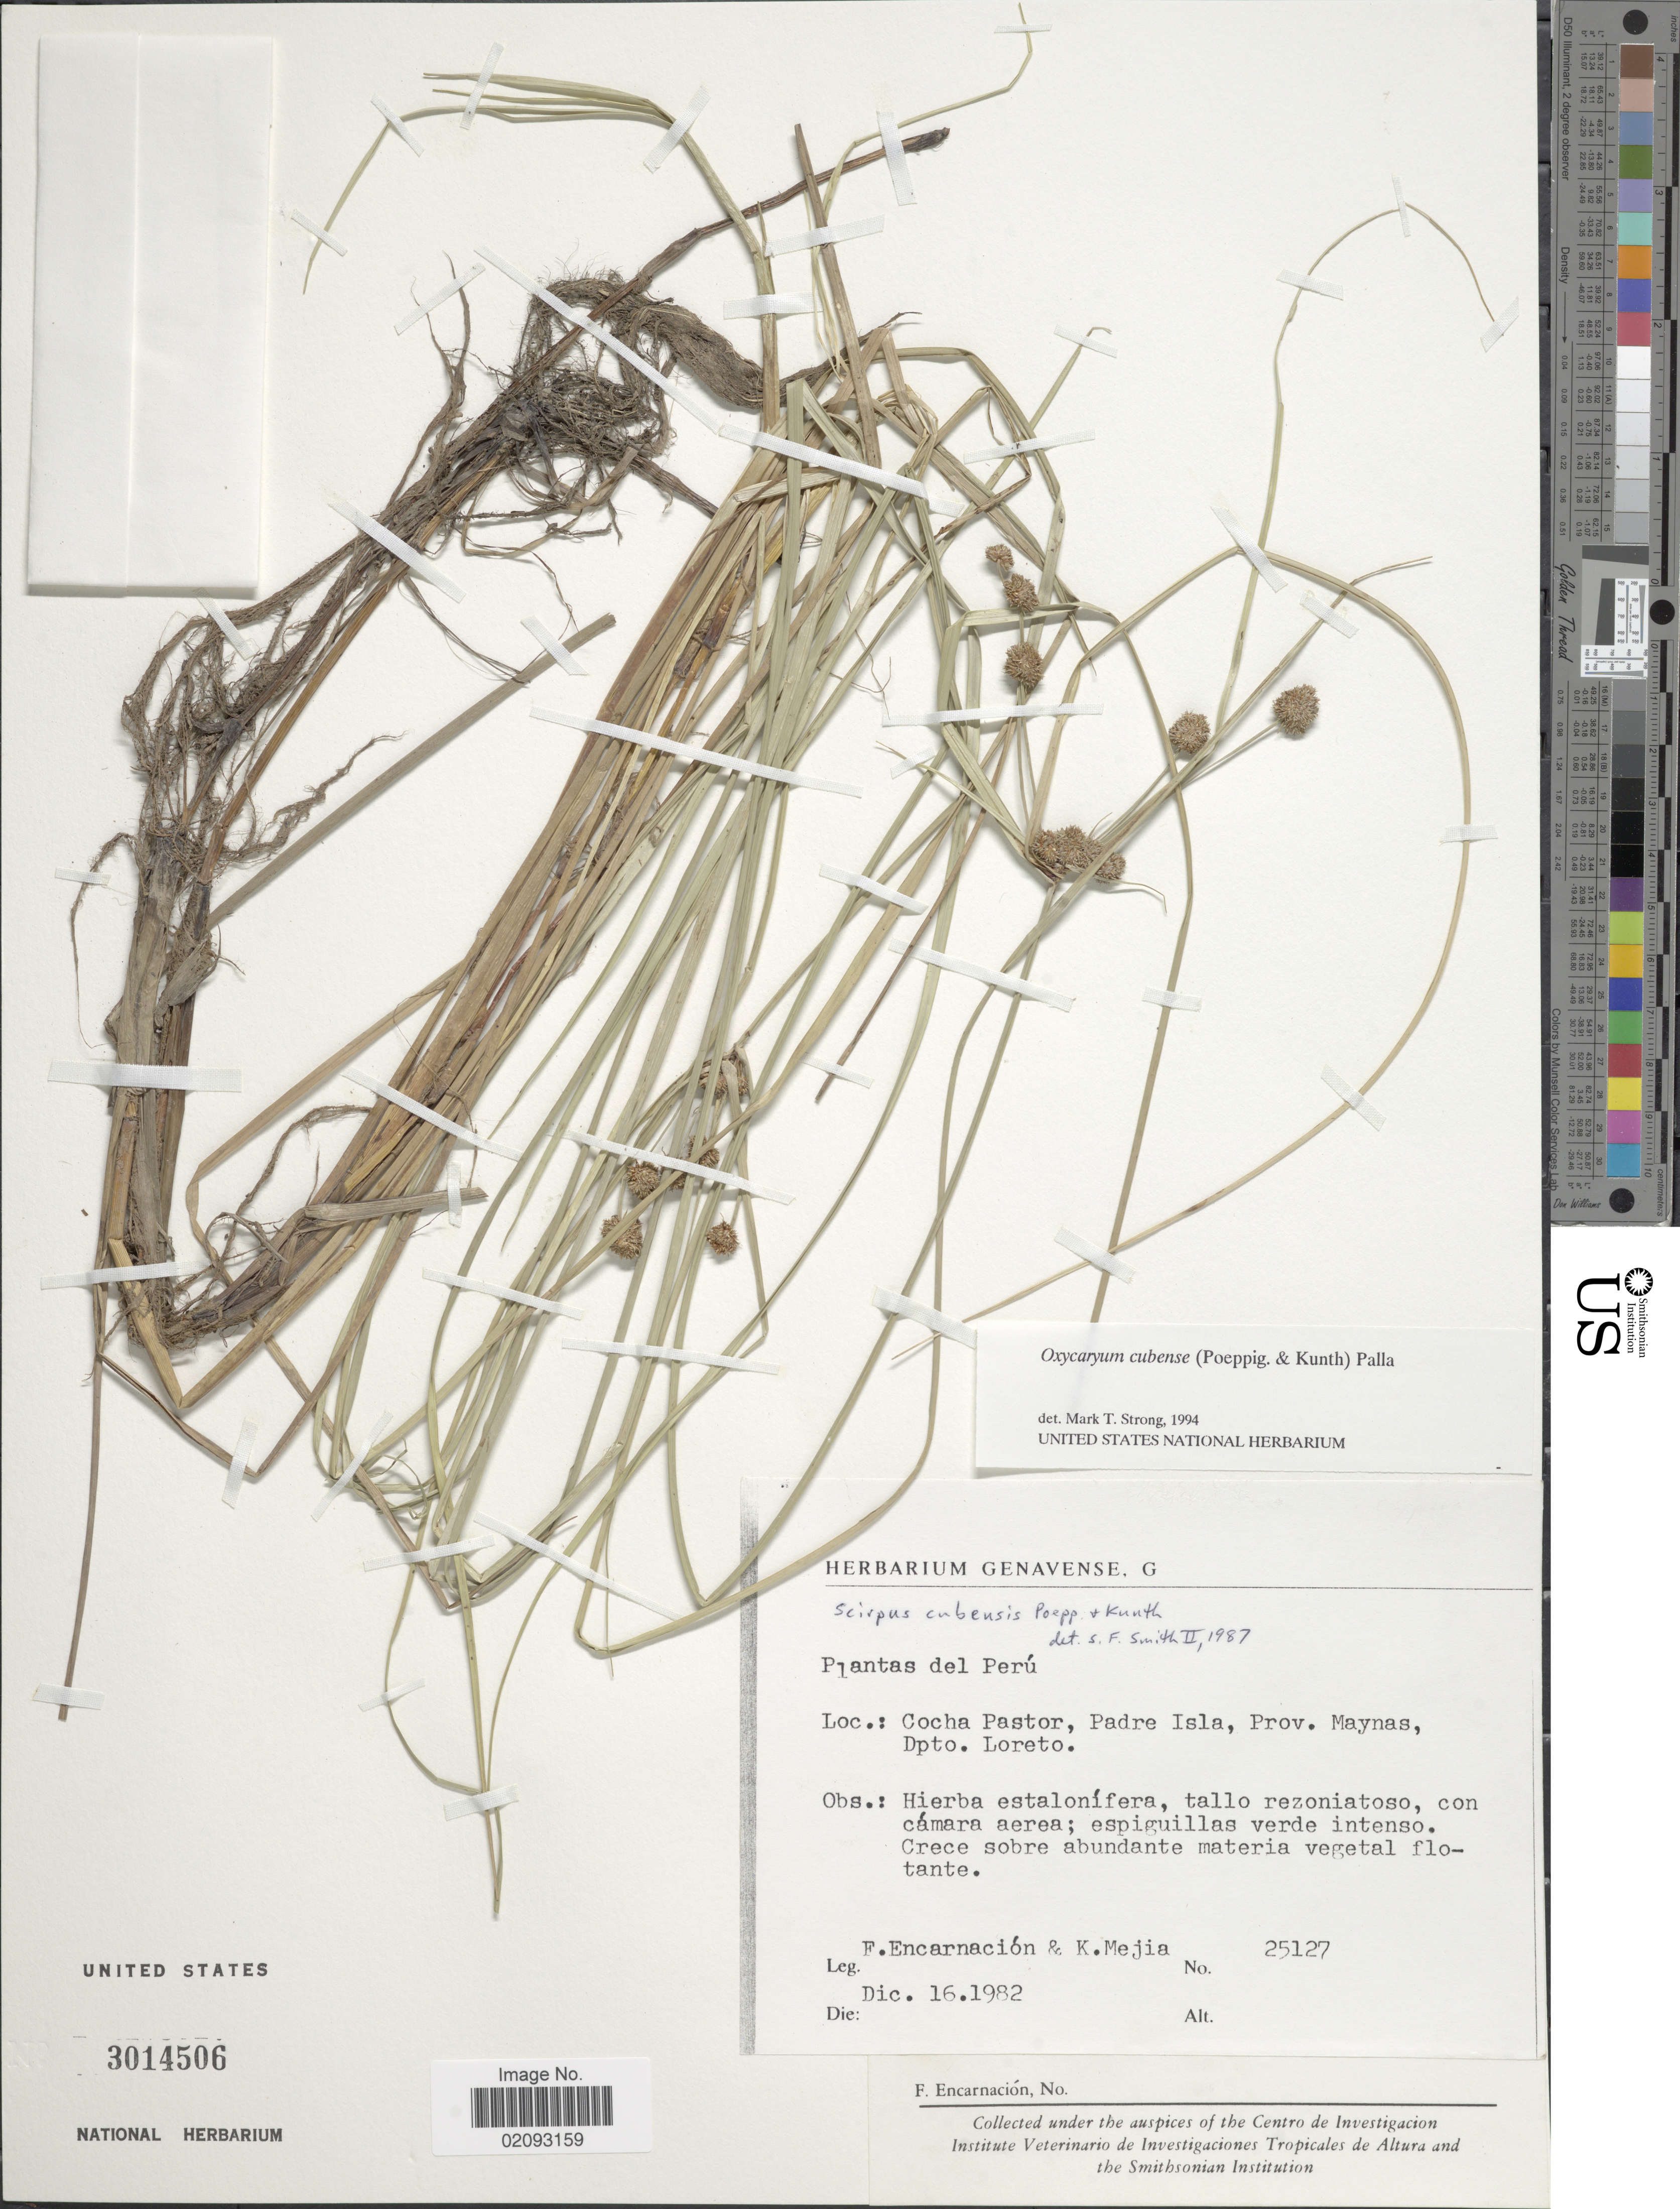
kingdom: Plantae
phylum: Tracheophyta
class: Liliopsida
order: Poales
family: Cyperaceae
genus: Cyperus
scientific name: Cyperus blepharoleptos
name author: Steud.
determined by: Strong, M. T., (US), Smithsonian Institution - National Museum of Natural History (UNITED STATES)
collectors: F. Encarnación & K. Mejia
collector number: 25127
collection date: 1982-12-16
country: Peru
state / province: Loreto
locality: Cocha Pastor, Padre Isla, prov. Maynas, Dpto Loreto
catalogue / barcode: US 3014506